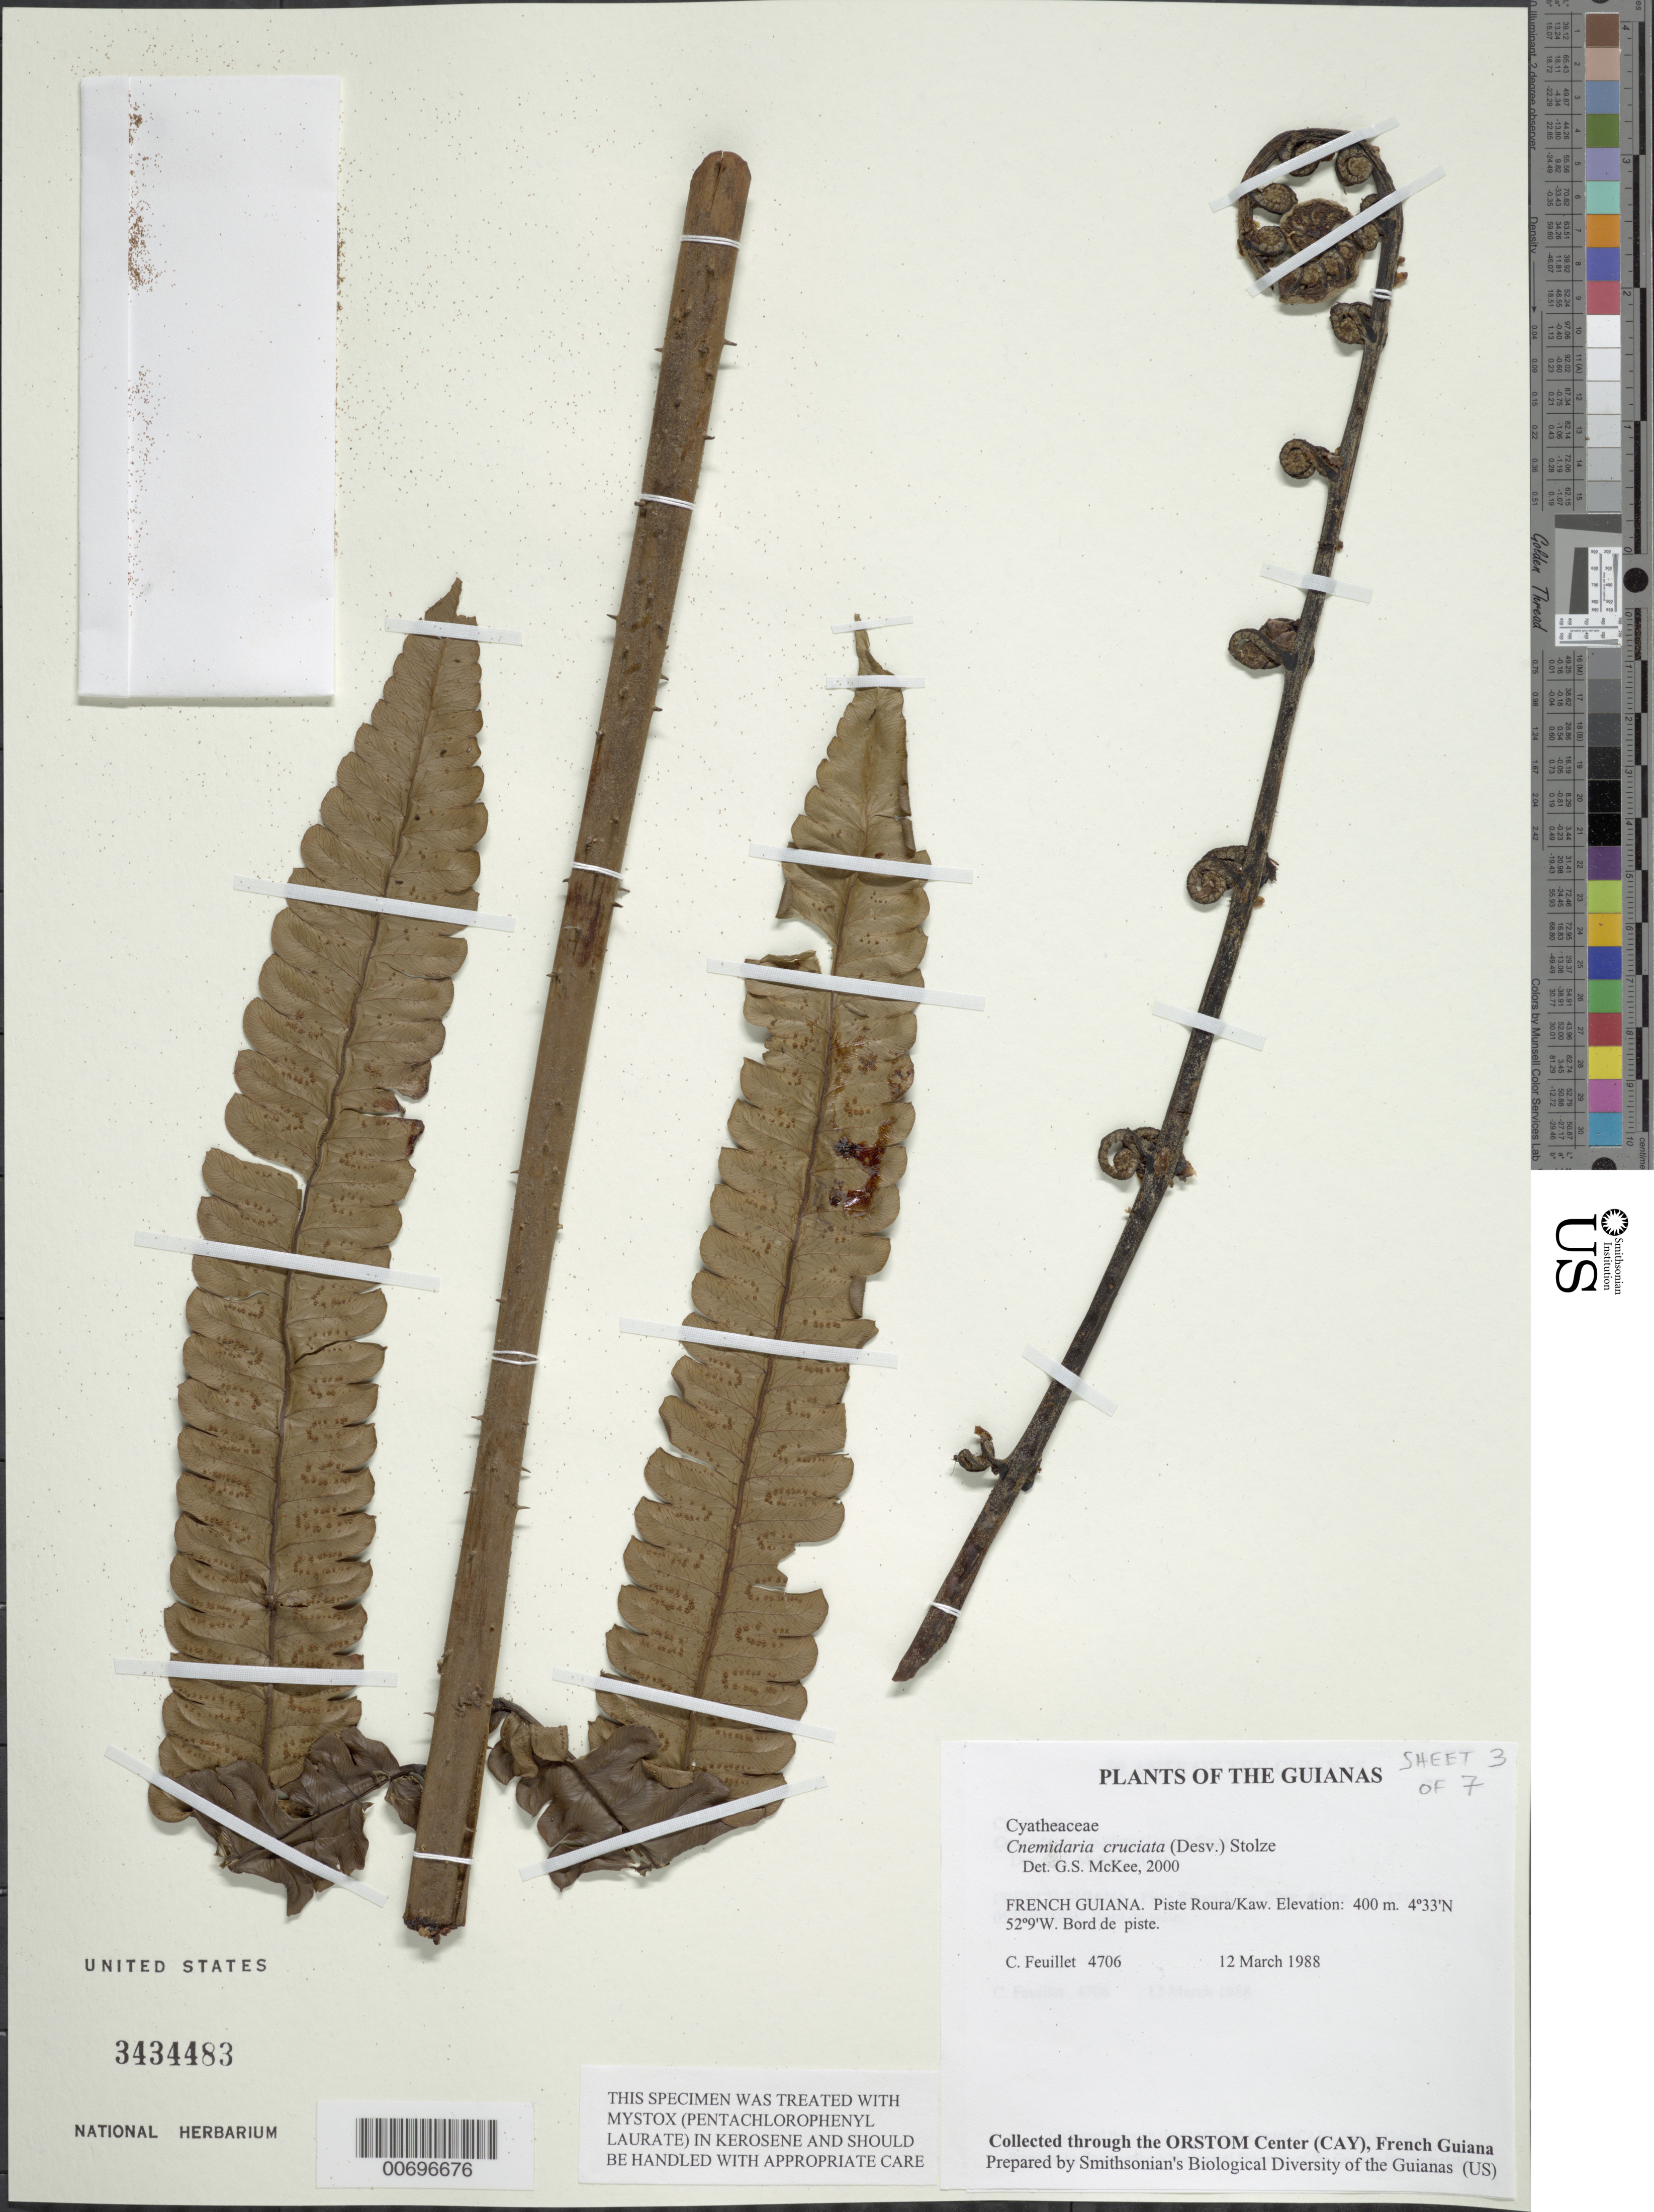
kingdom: Plantae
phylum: Tracheophyta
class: Polypodiopsida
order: Cyatheales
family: Cyatheaceae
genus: Cyathea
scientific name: Cyathea cruciata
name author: (Desv.) Lehnert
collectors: C. Feuillet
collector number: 4706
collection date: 1988-03-12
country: French Guiana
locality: Piste Roura/Kaw.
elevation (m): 400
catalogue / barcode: US 3434483